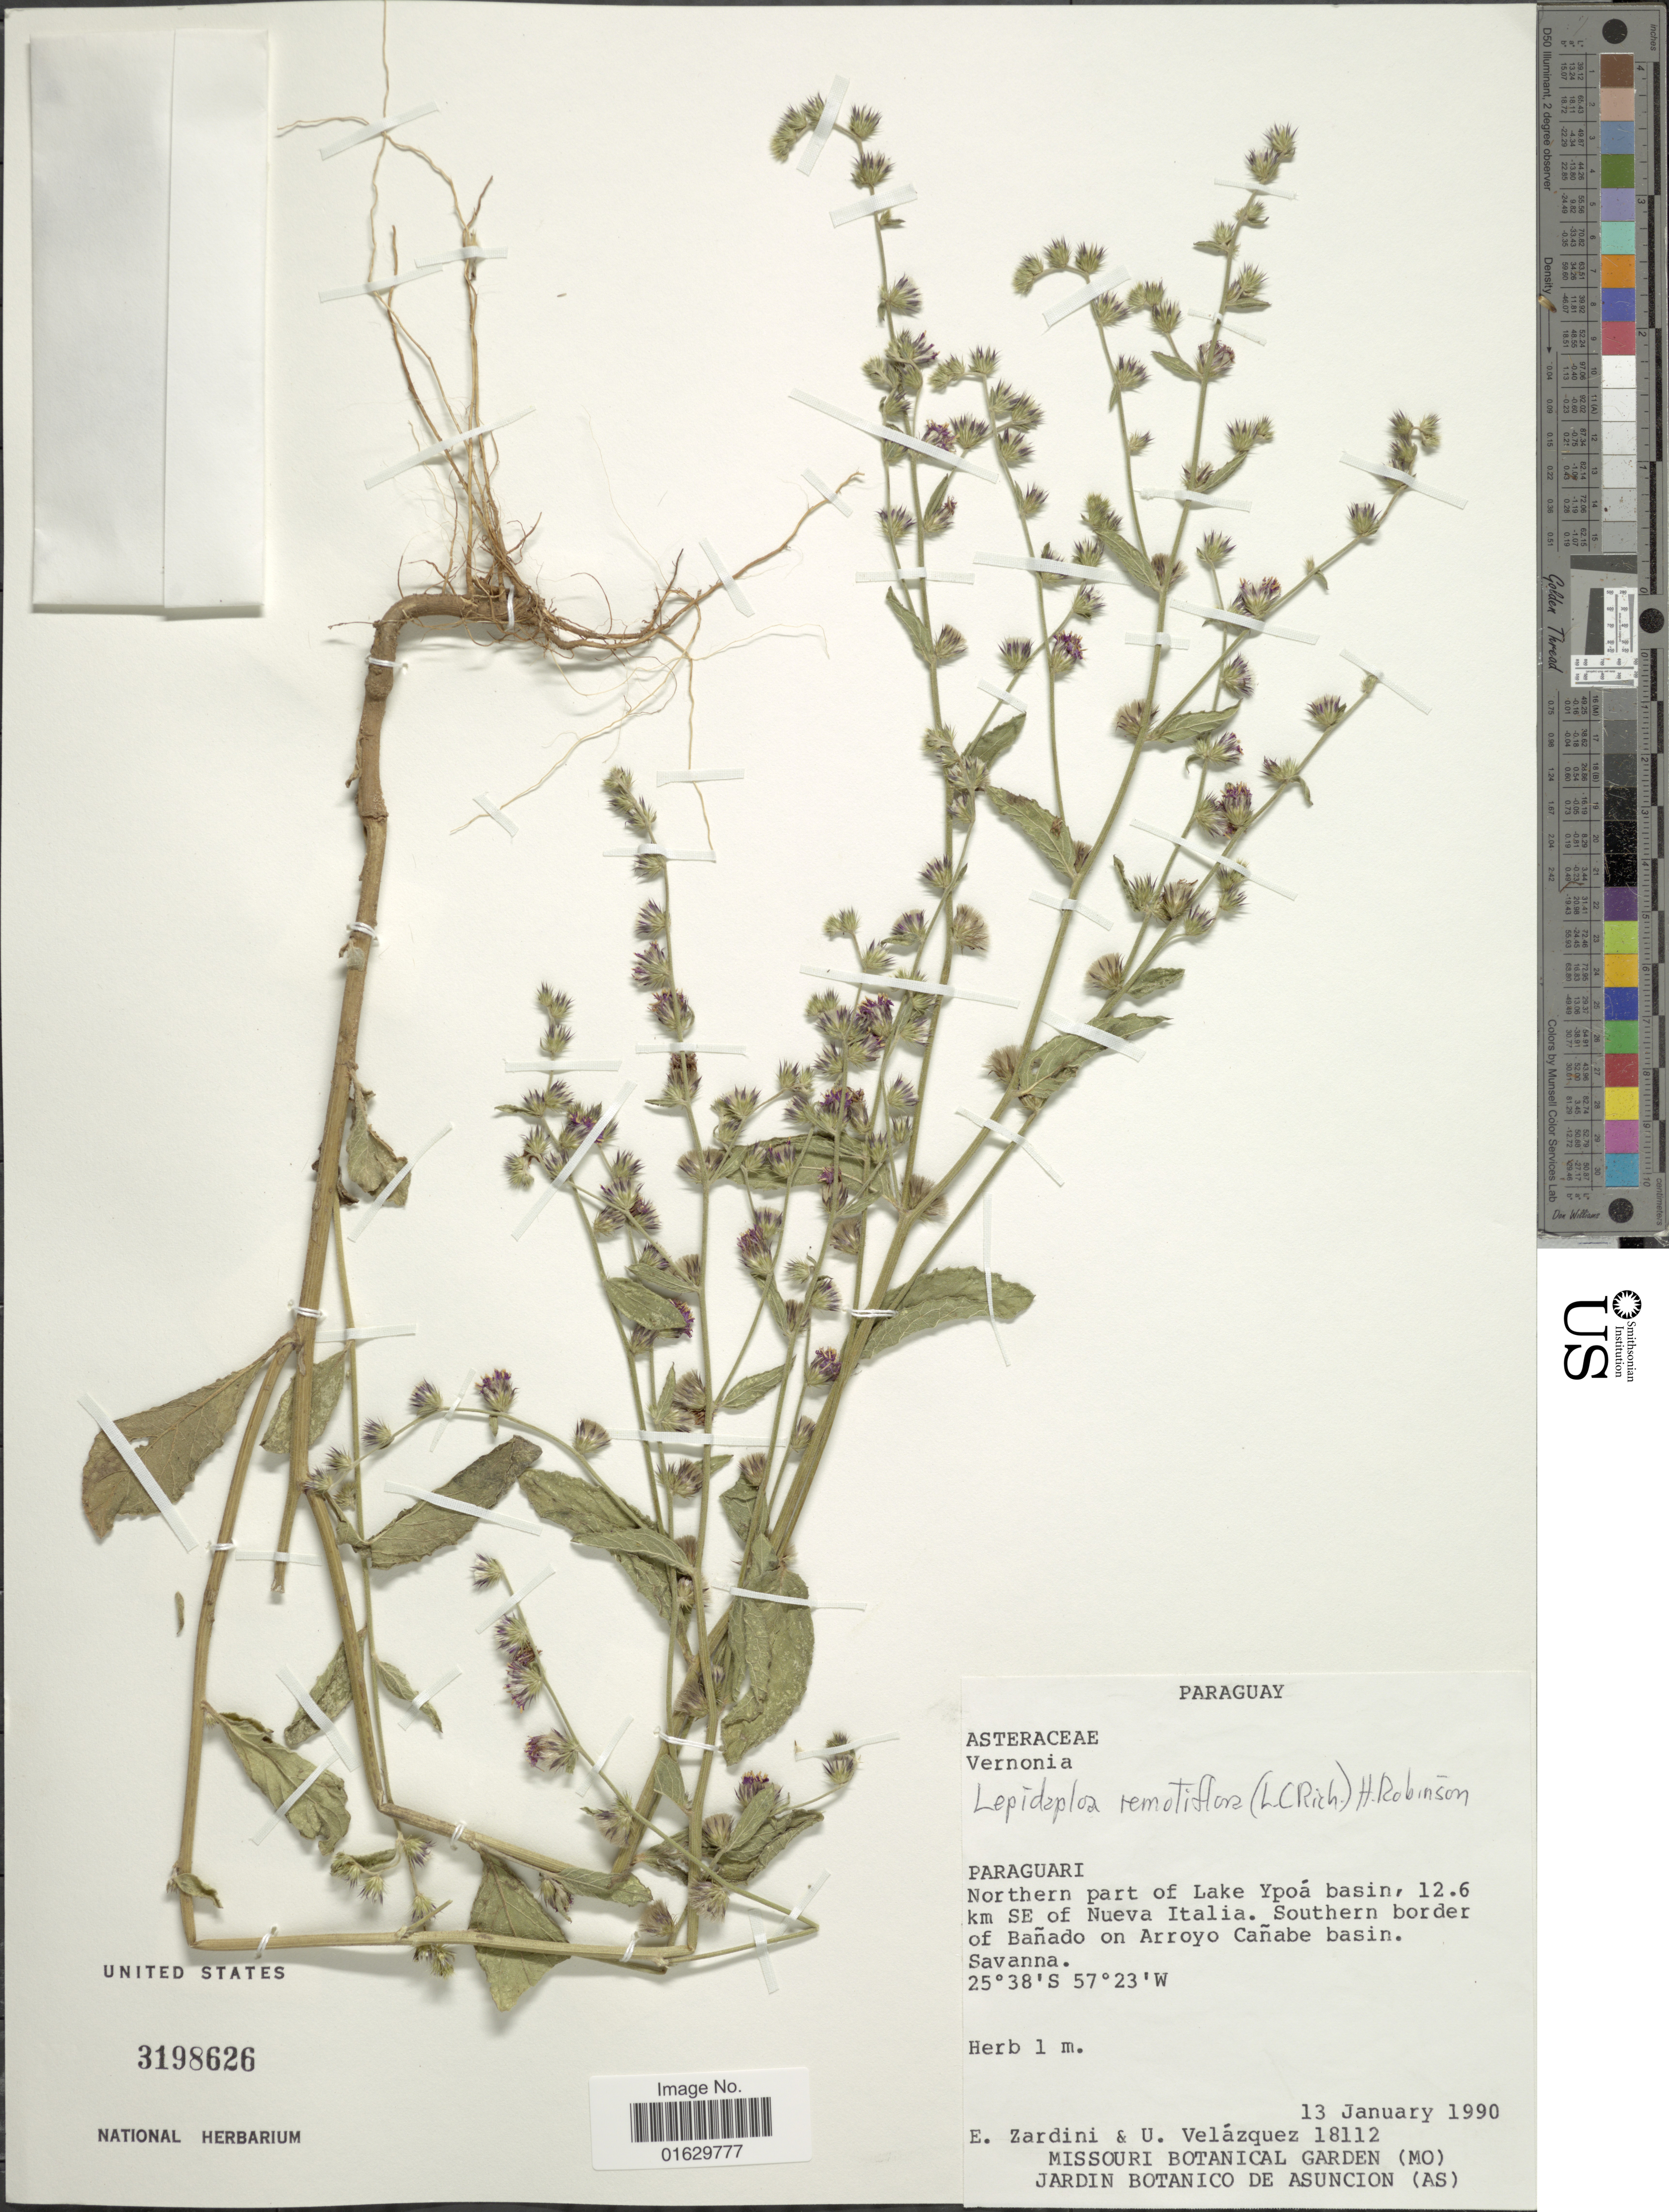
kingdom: Plantae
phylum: Tracheophyta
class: Magnoliopsida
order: Asterales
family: Asteraceae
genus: Lepidaploa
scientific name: Lepidaploa remotiflora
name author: (Rich.) H. Rob.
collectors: E. M. Zardini & U. Velazquez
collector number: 18112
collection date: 1990-01-13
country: Paraguay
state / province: Paraguari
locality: Paraguari, northern part of Lake Ypoa basin, 12.6 km SE of Nueva Italia, southern border of Banado on Arroyo Canabe basin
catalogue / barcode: US 3198626